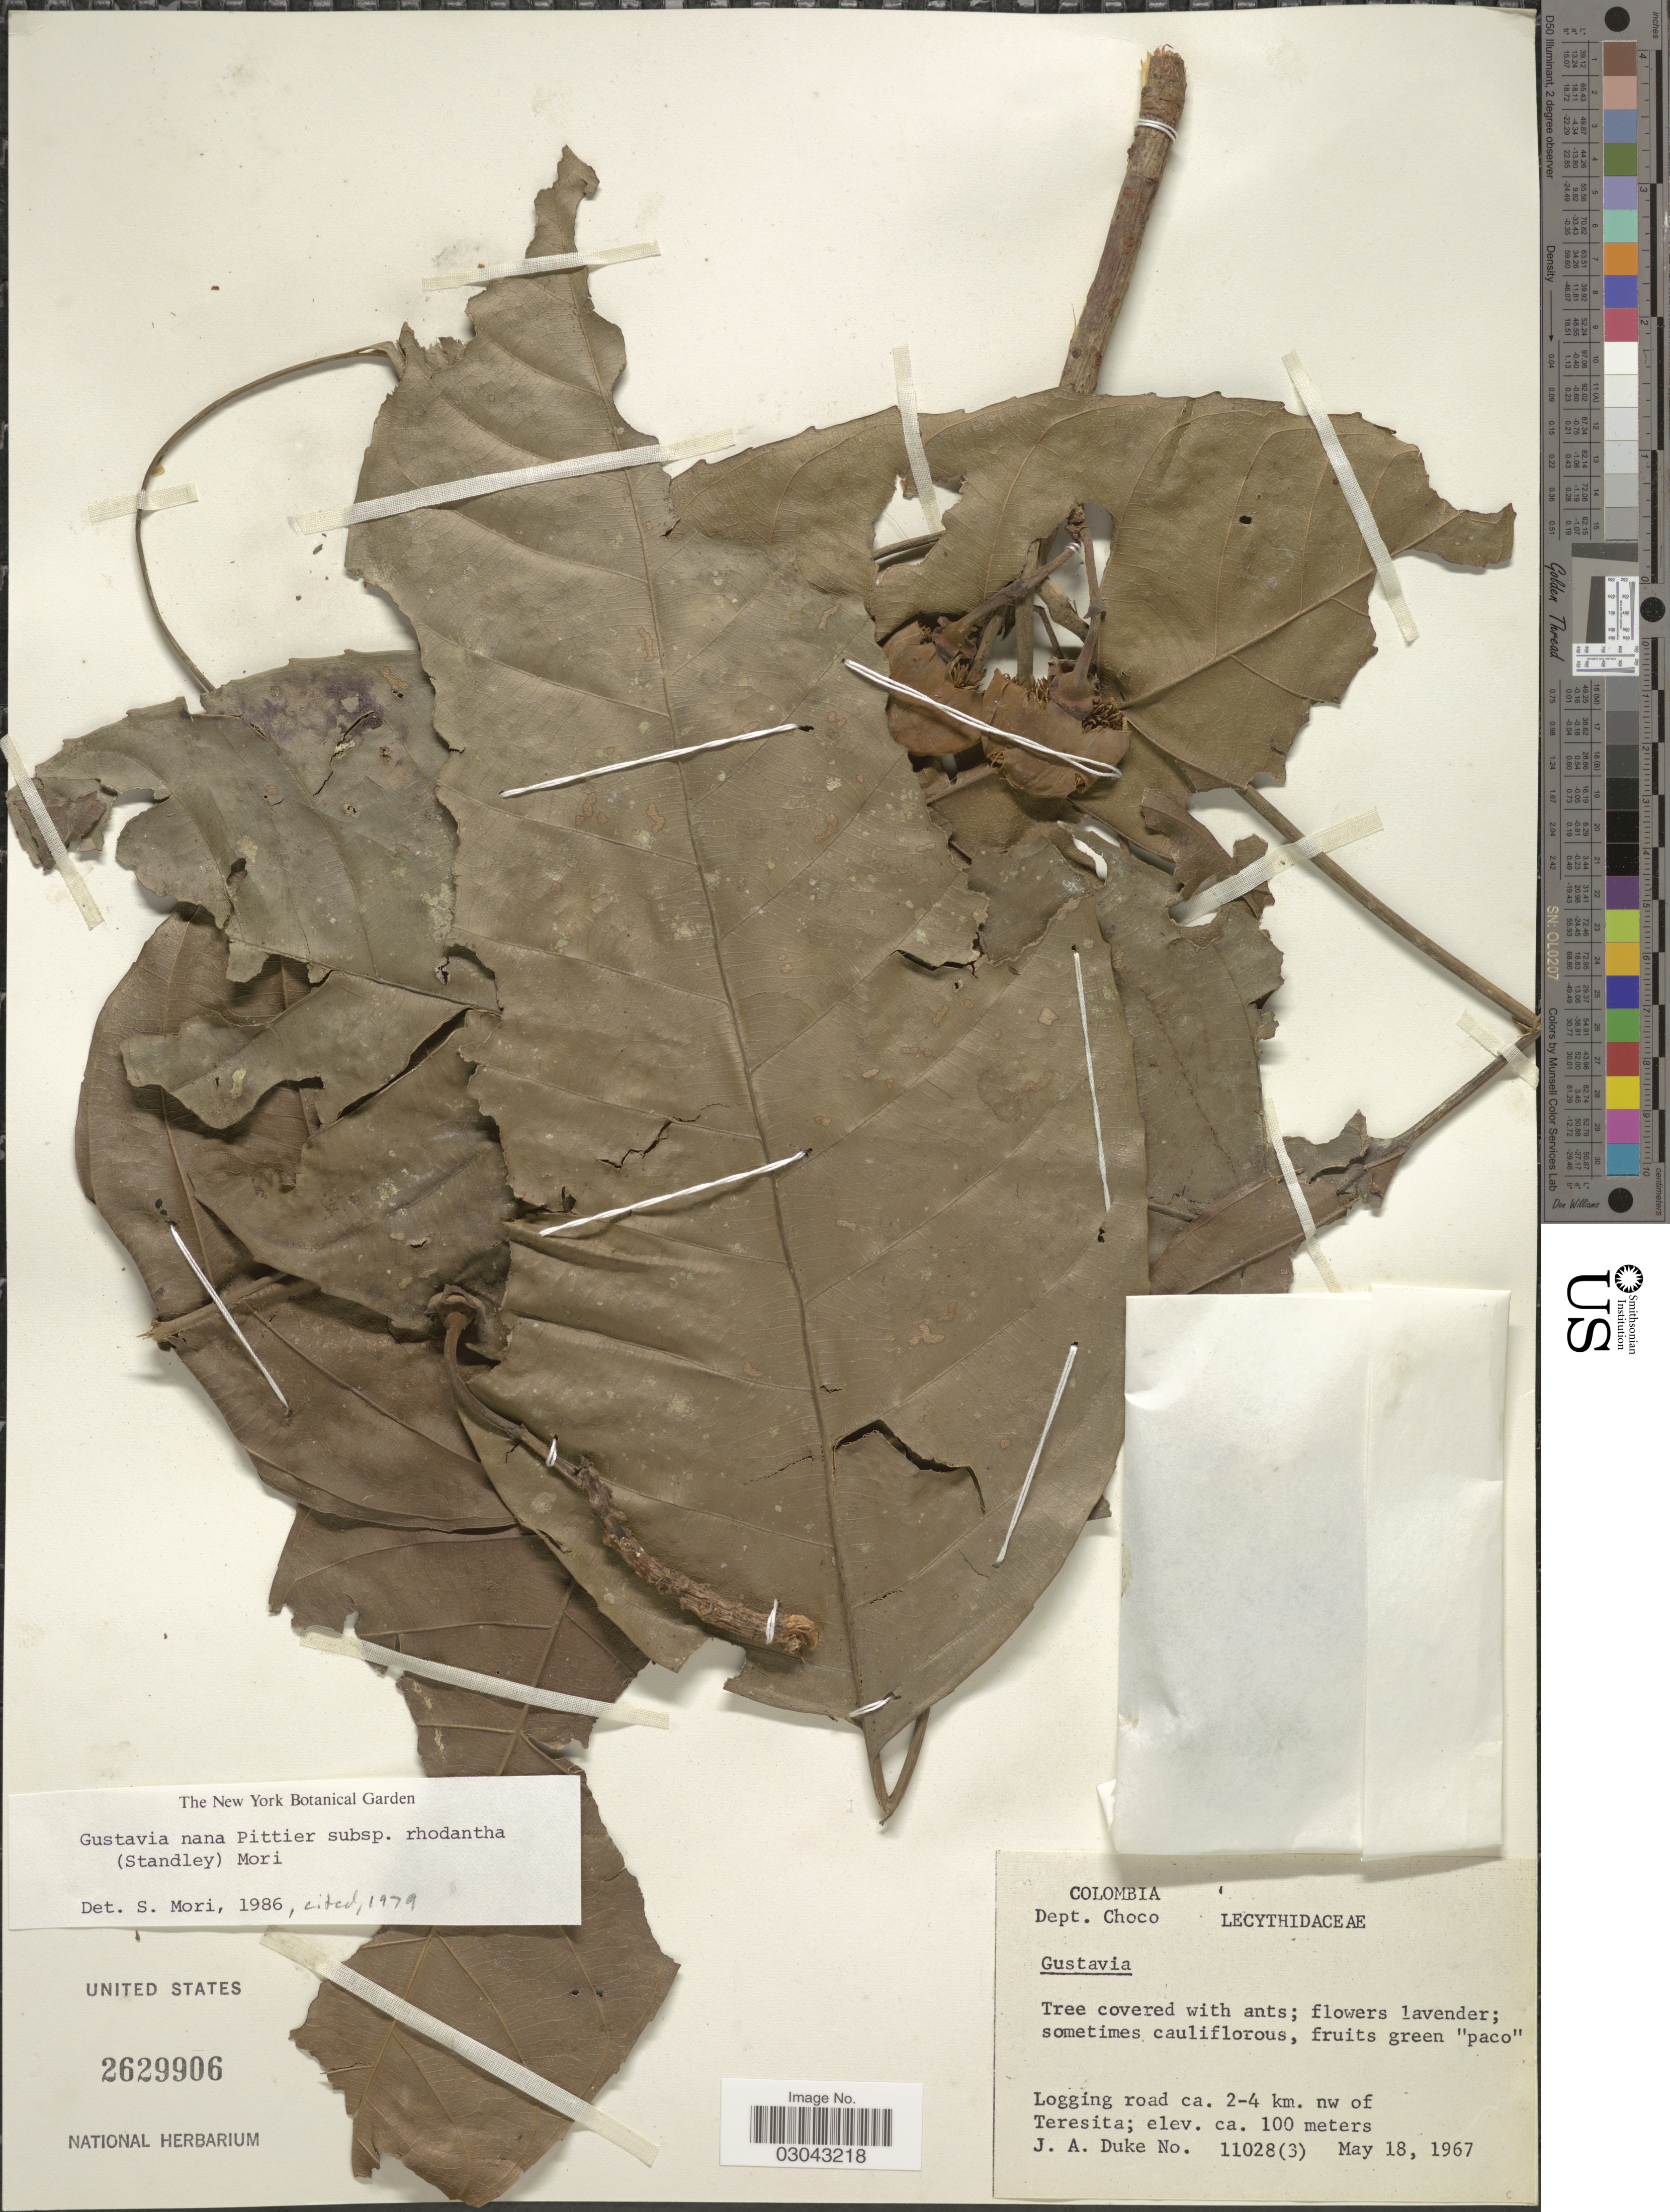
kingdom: Plantae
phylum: Tracheophyta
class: Magnoliopsida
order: Ericales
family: Lecythidaceae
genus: Gustavia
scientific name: Gustavia nana subsp. rhodantha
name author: (Standl.) S.A. Mori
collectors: J. A. Duke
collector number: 11028(3)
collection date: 1967-05-18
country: Colombia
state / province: Chocó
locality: Dept. Choco. Logging road ca. 2-4 km. nw of Teresita.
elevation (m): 100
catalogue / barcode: US 2629906